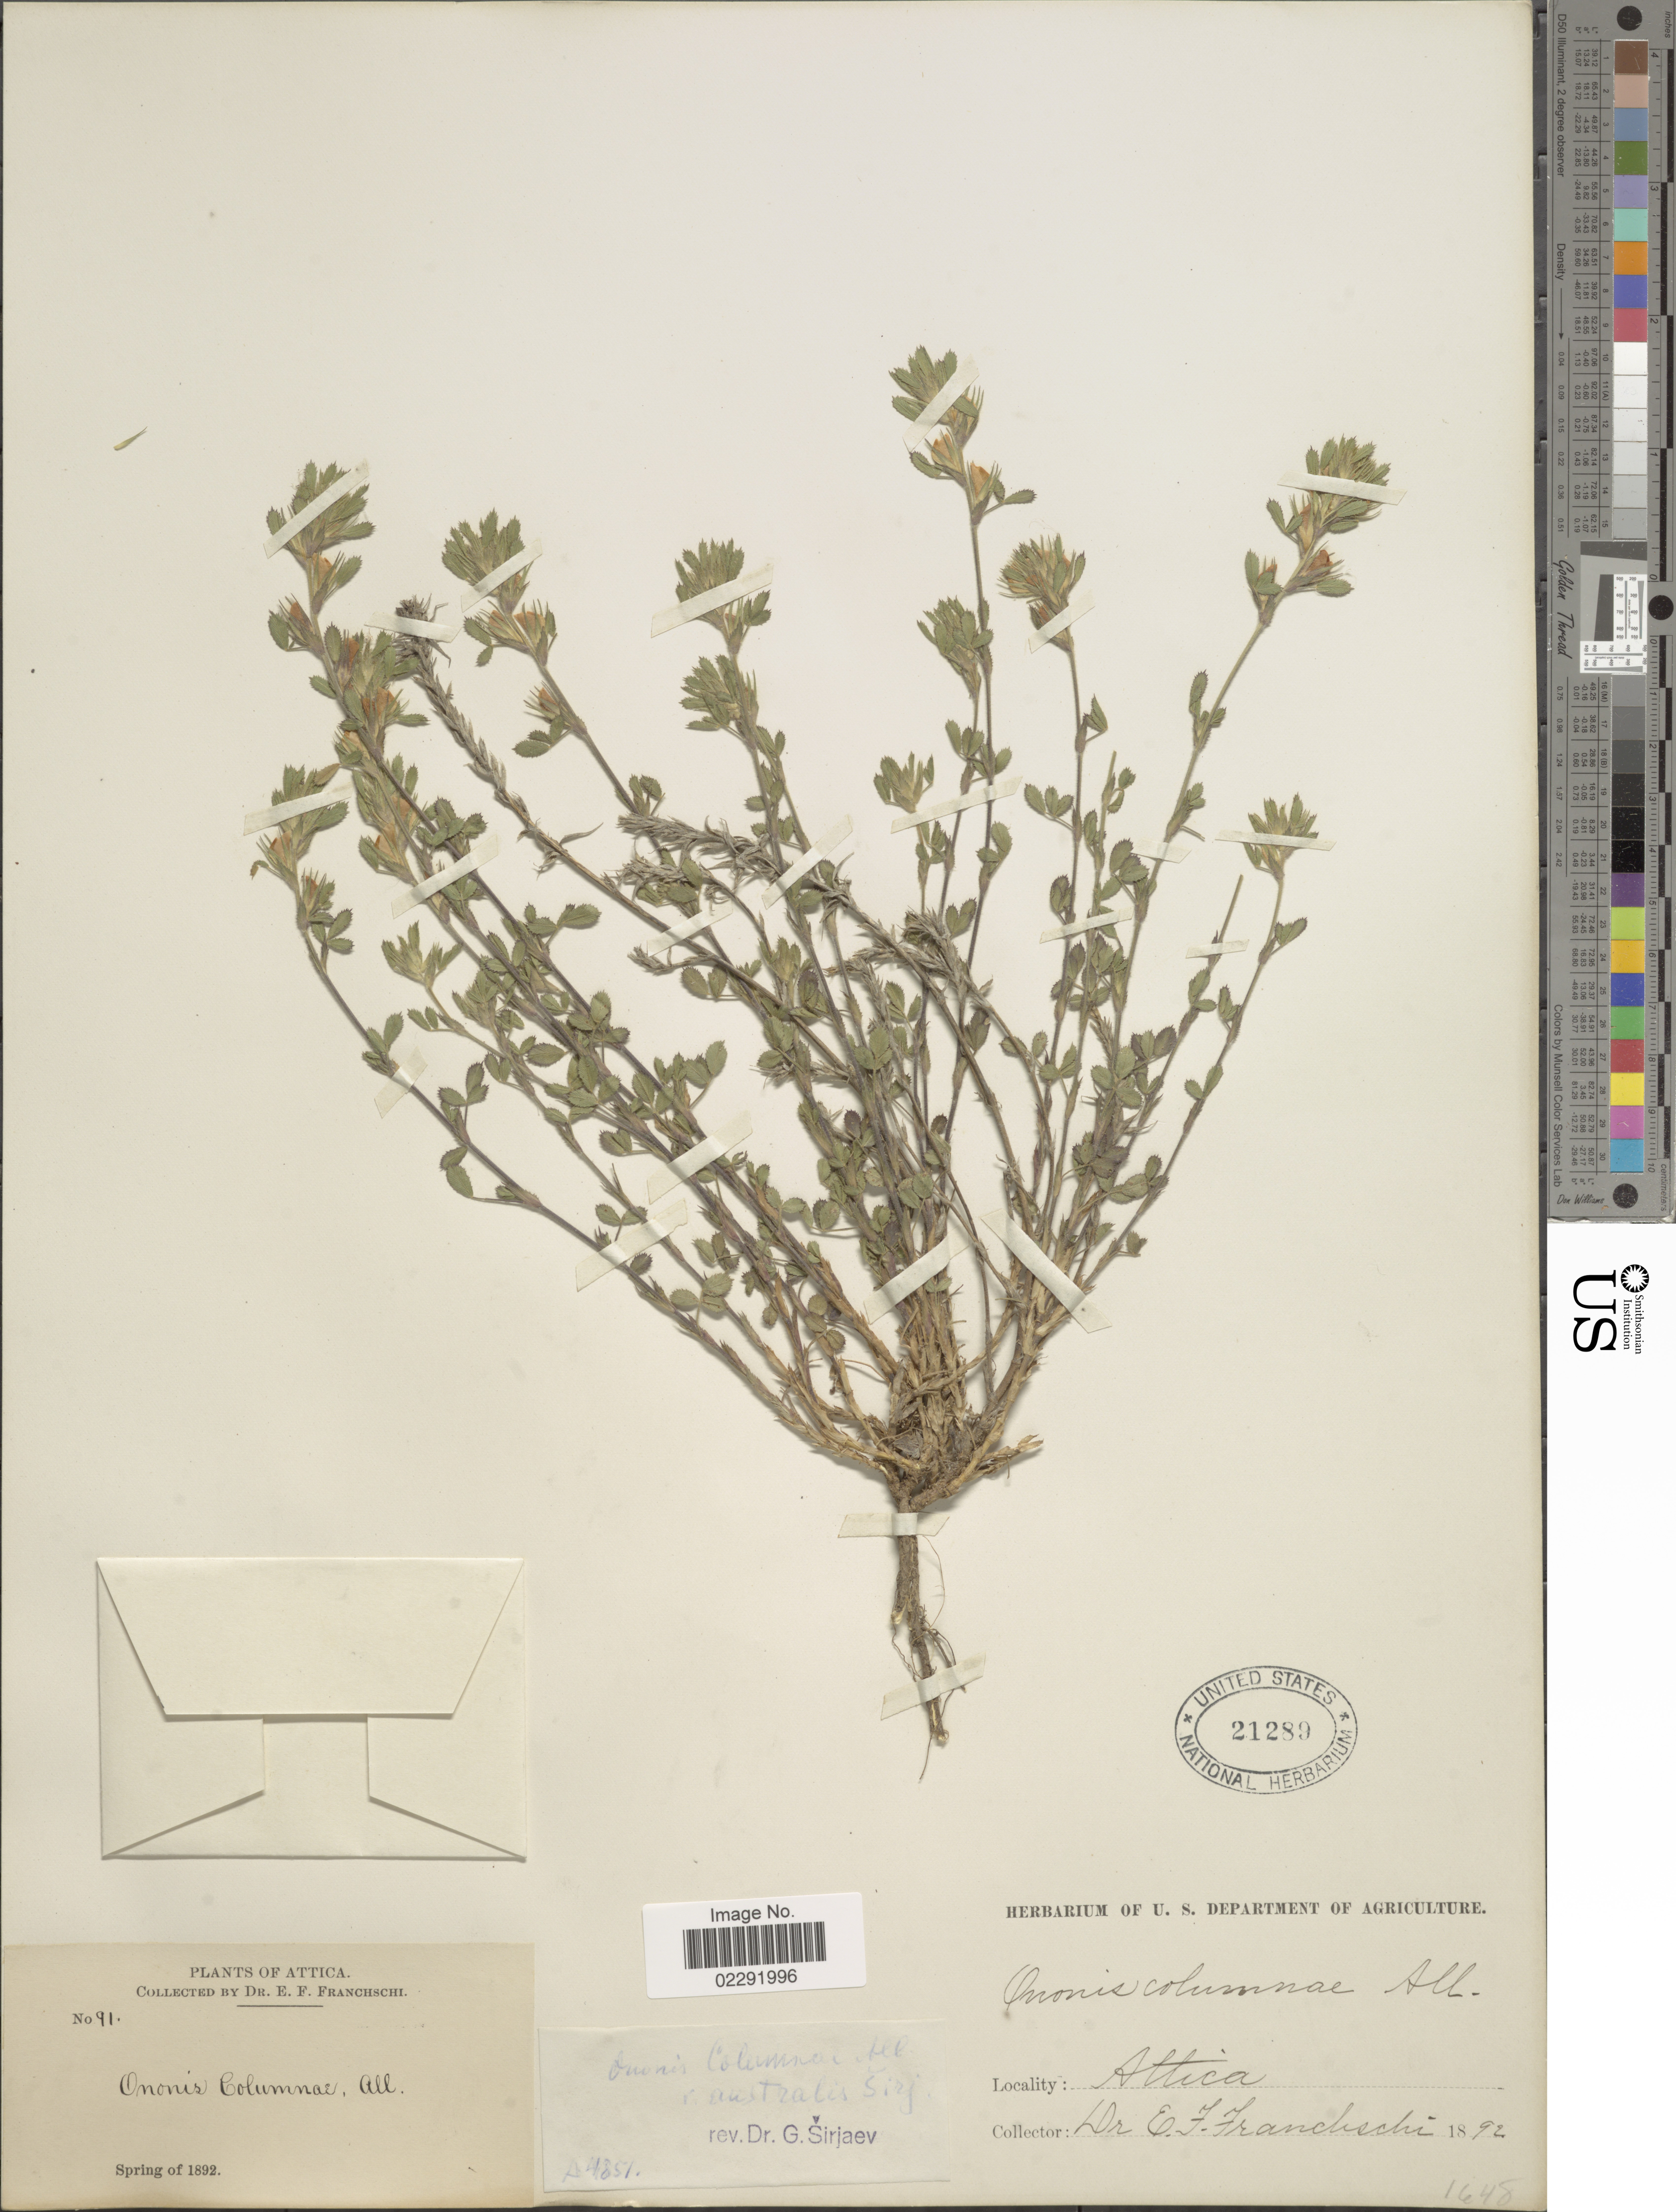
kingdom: Plantae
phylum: Tracheophyta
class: Magnoliopsida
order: Fabales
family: Fabaceae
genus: Ononis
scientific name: Ononis pusilla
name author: L.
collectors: E. Franchschi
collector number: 91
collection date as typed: sping of 1892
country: Greece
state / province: Attica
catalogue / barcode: US 21289